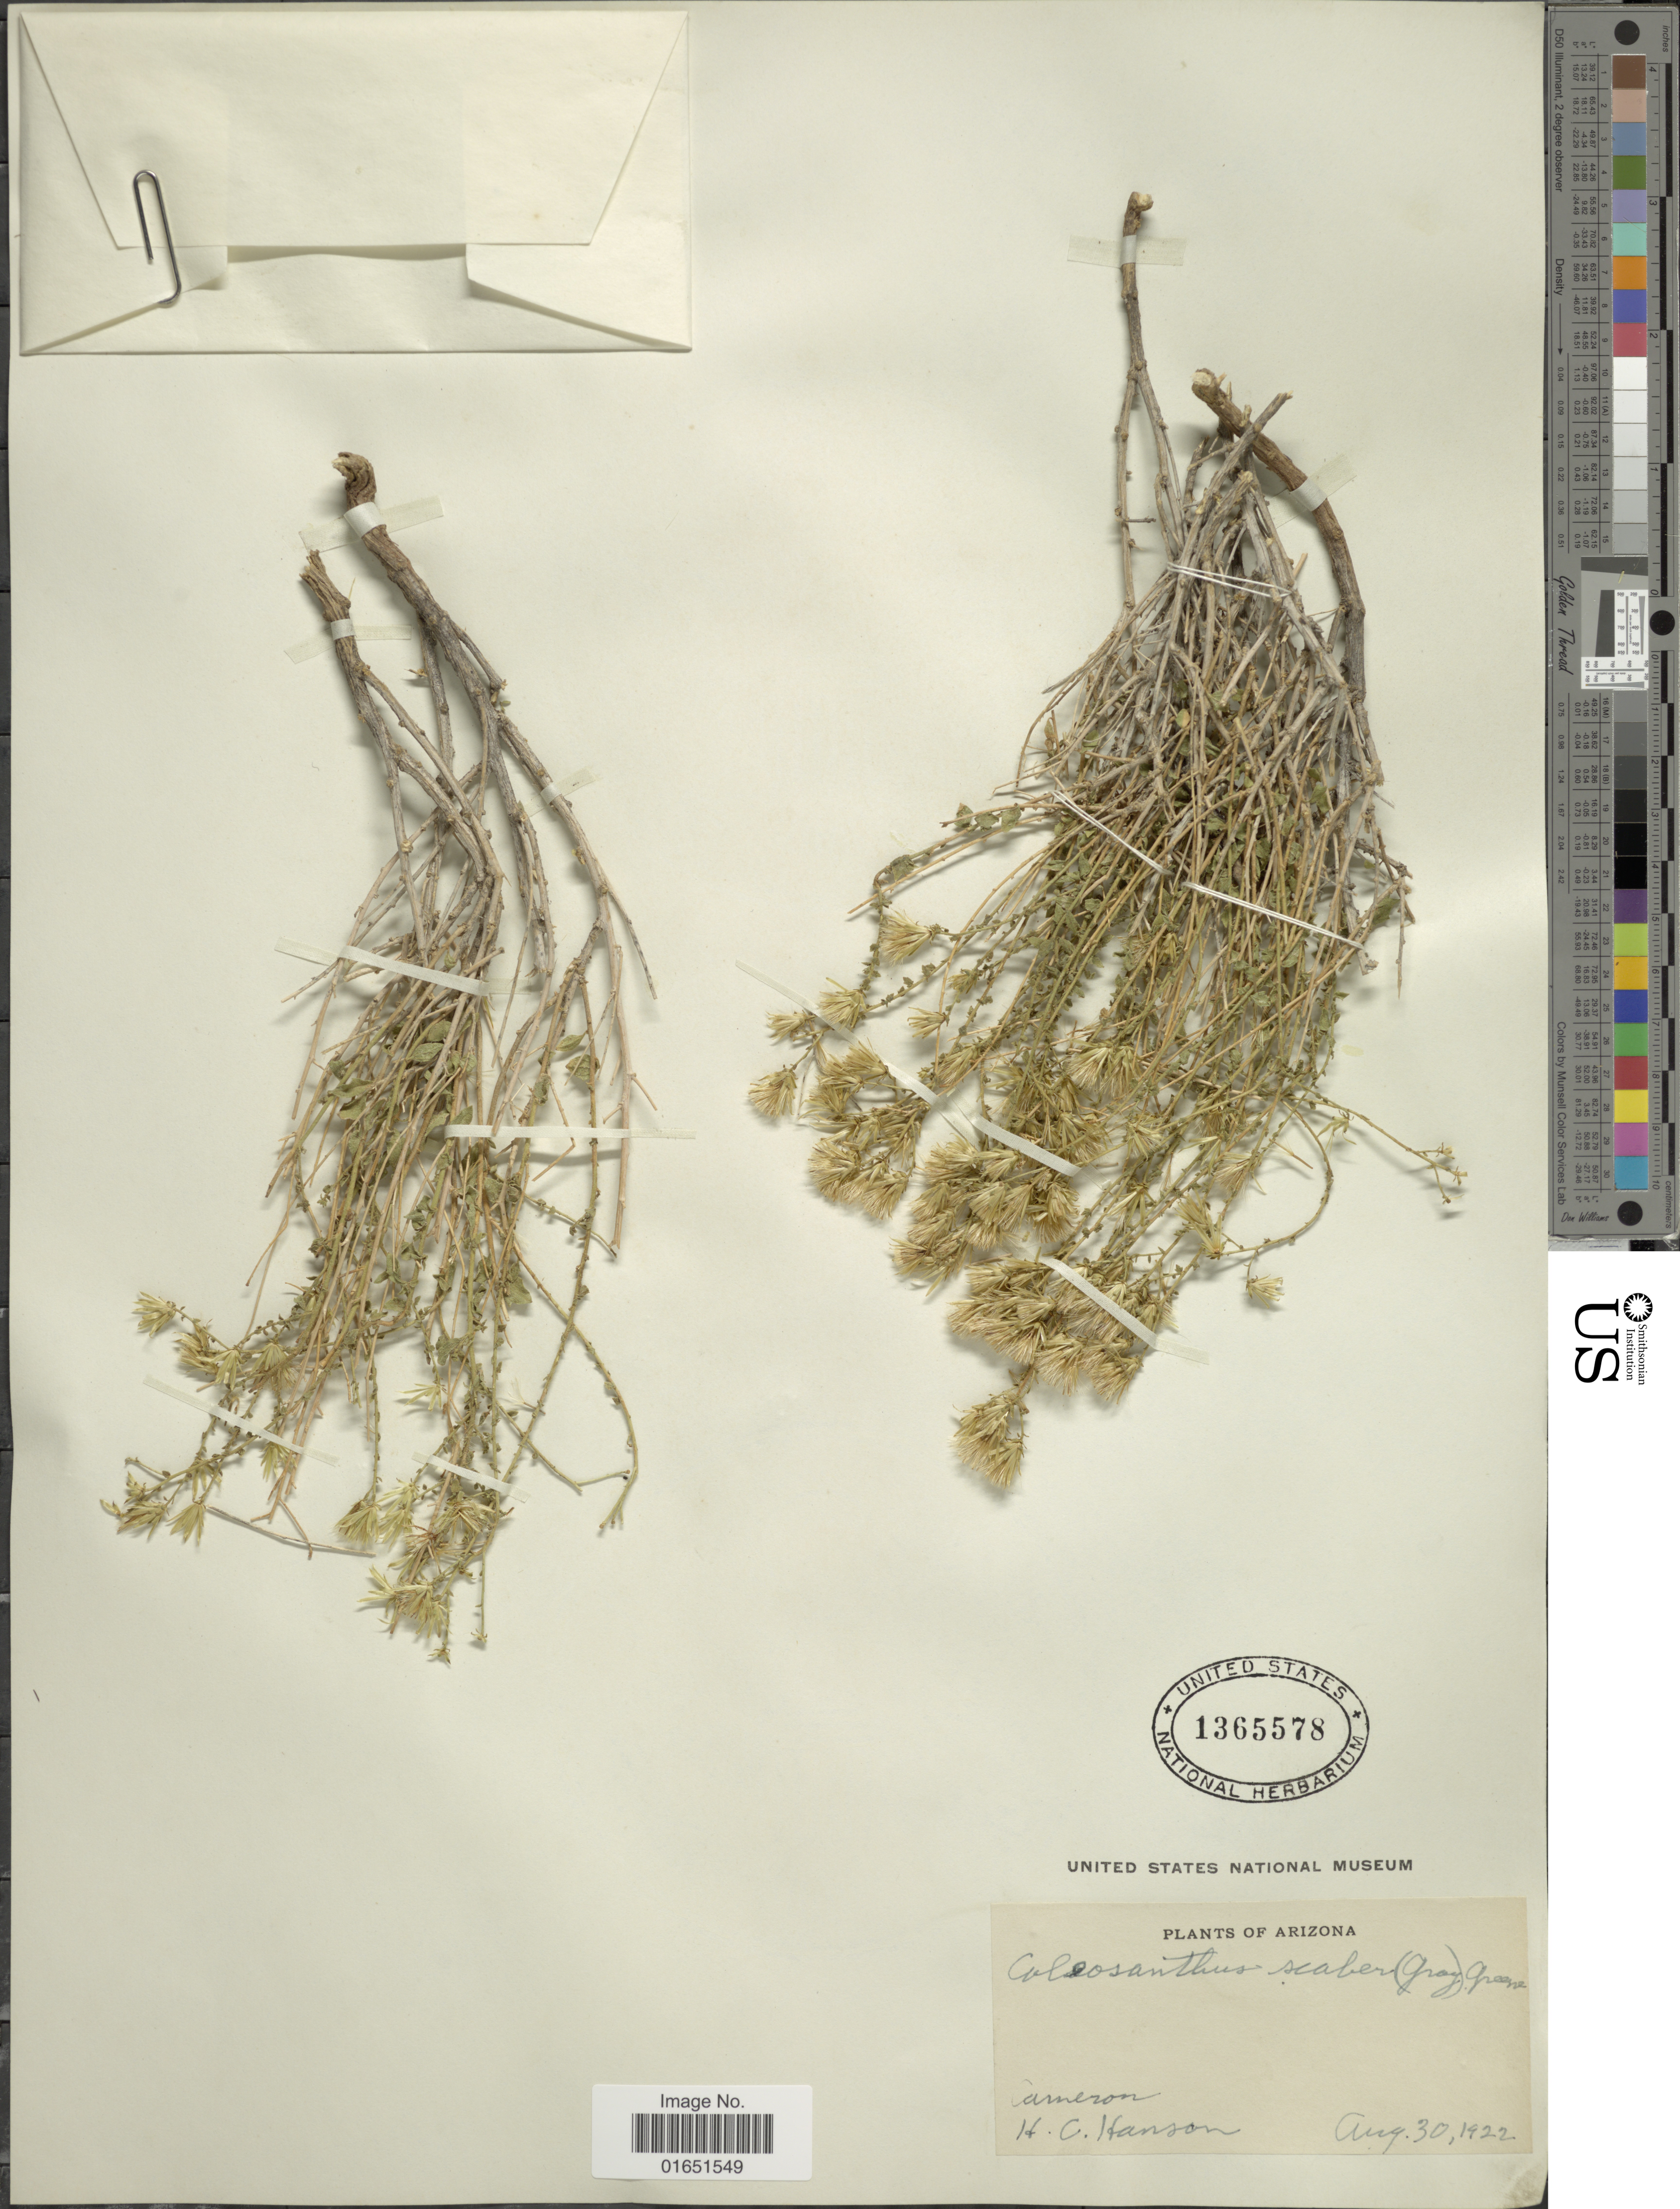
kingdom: Plantae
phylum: Tracheophyta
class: Magnoliopsida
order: Asterales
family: Asteraceae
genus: Brickellia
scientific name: Brickellia scabra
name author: (A. Gray) A. Nelson ex B.L. Rob.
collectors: H. Hanson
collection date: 1922-08-30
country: United States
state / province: Arizona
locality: Cameron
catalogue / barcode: US 1365578